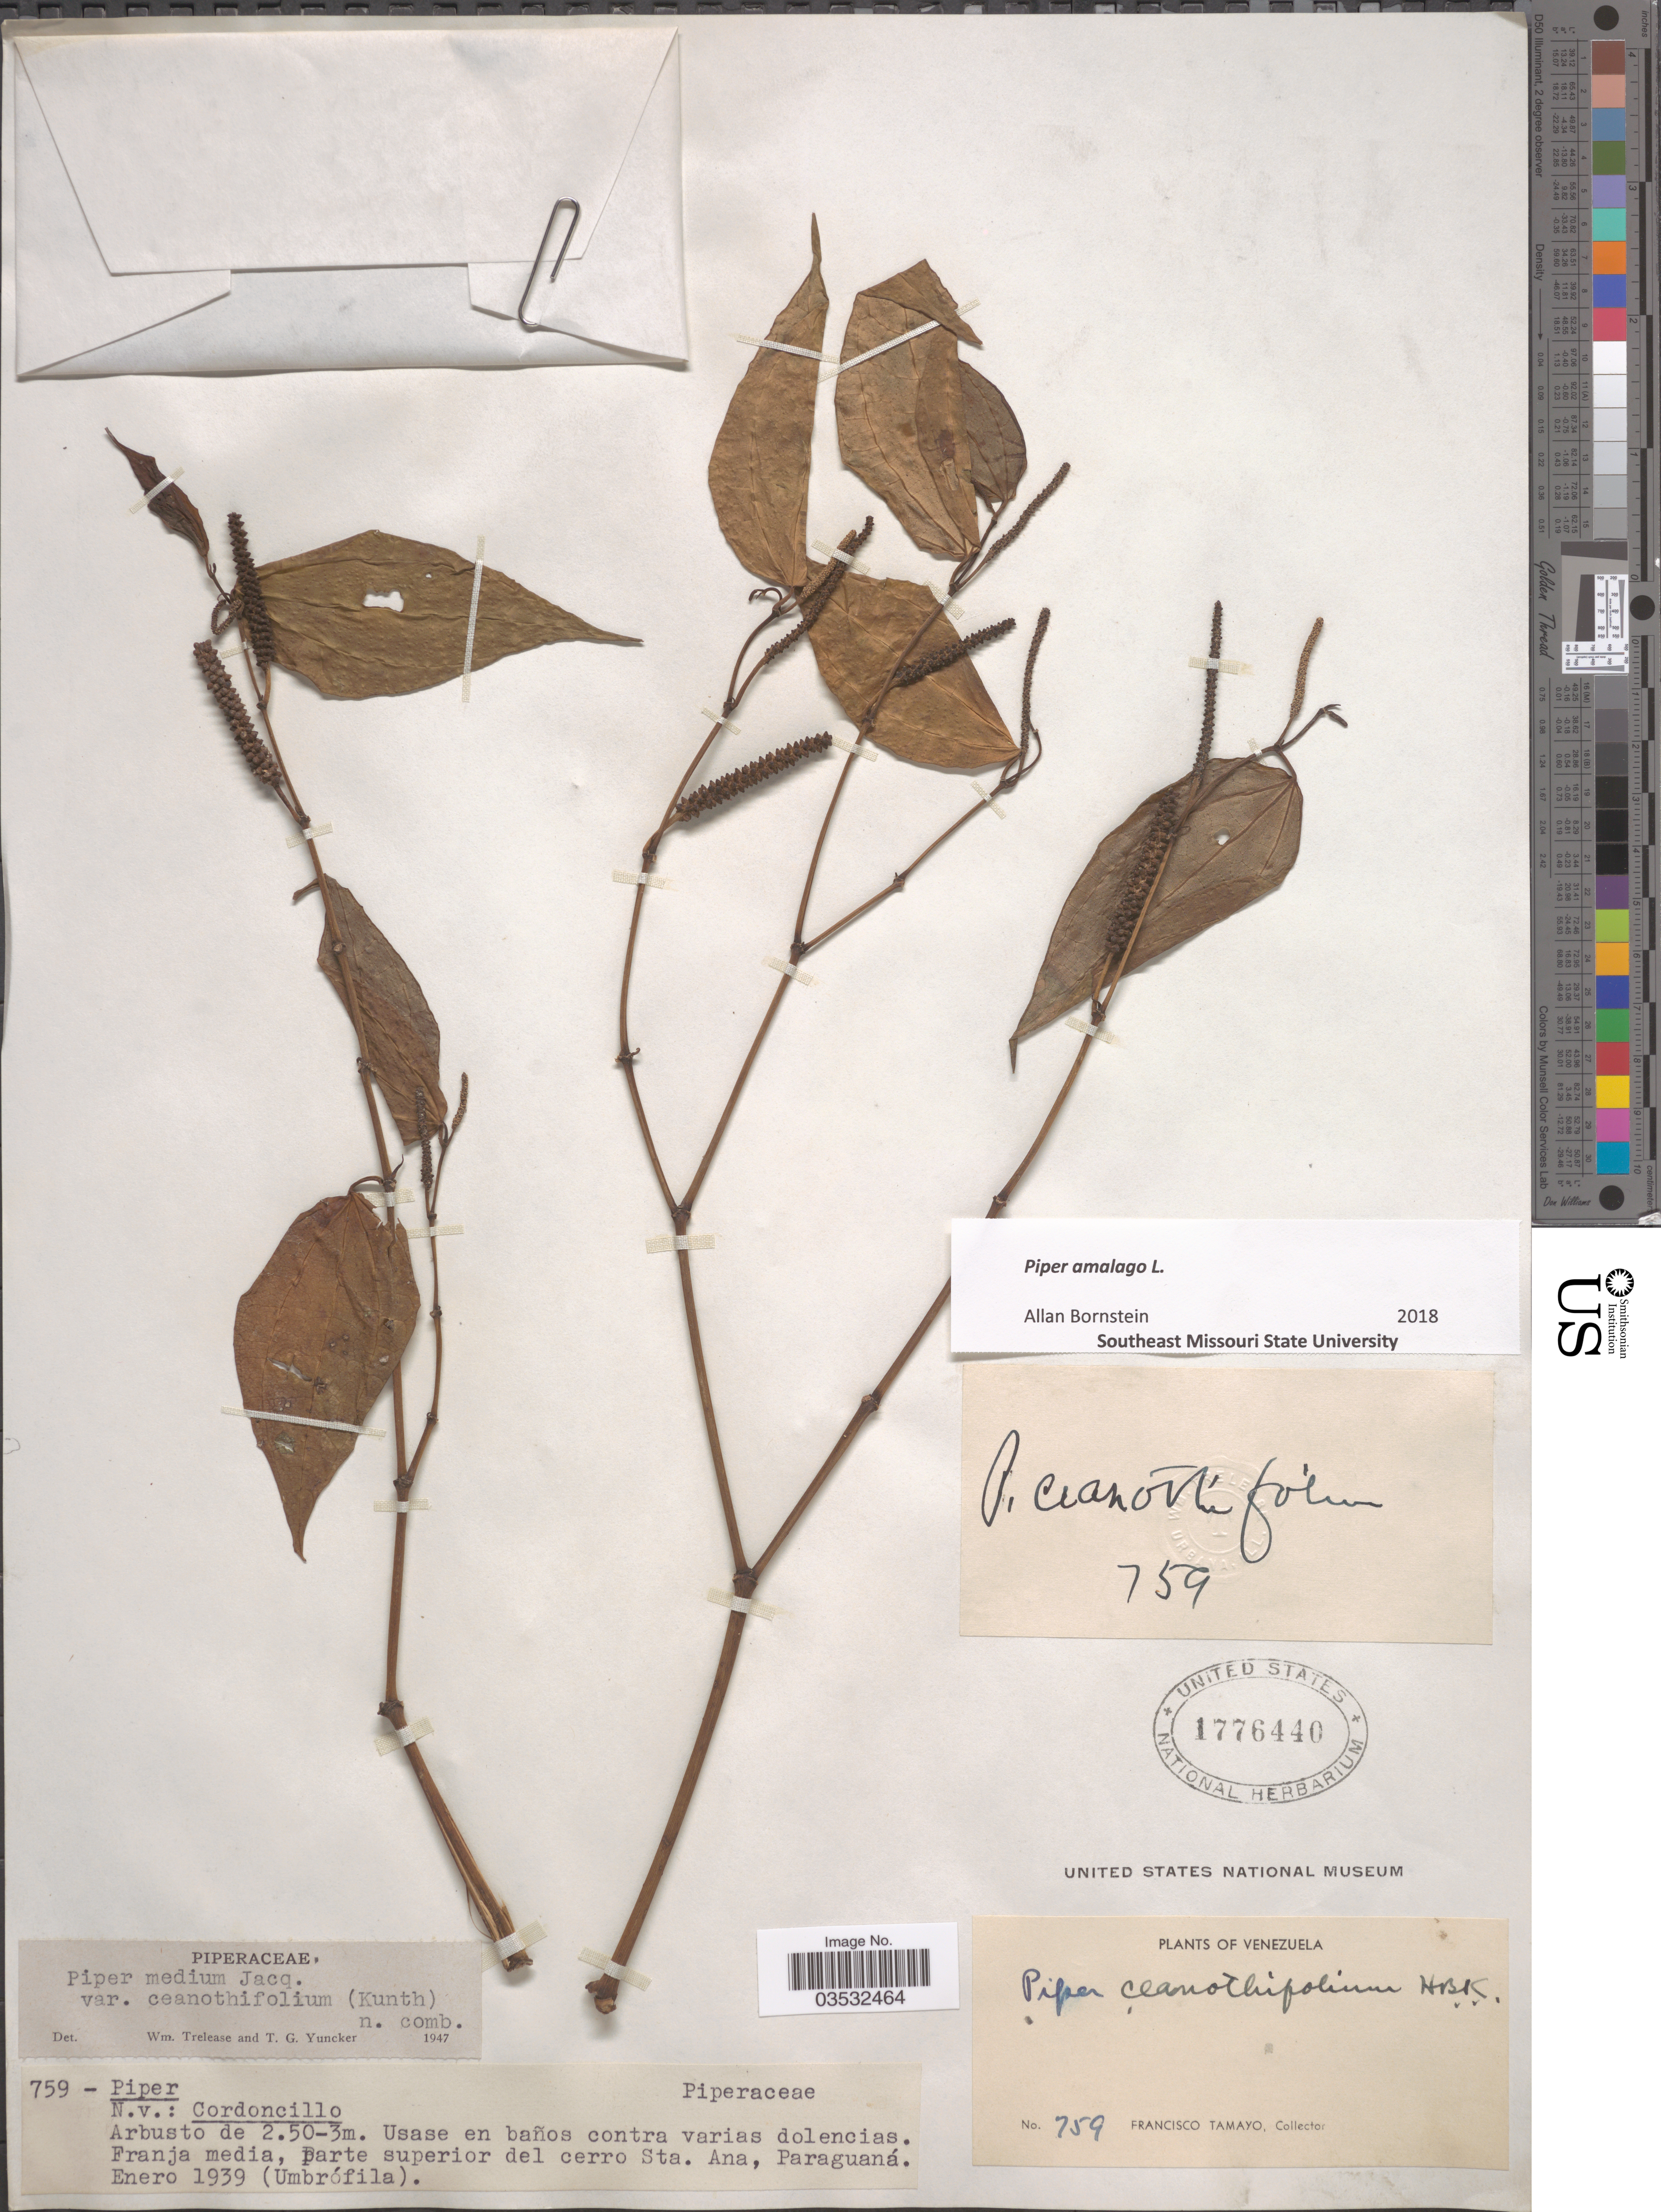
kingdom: Plantae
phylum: Tracheophyta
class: Magnoliopsida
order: Piperales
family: Piperaceae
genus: Piper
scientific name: Piper amalago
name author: L.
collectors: F. Tamayo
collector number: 759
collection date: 1939-01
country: Venezuela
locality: Franja media, parte superior del cerro Sta. Ana, Paraguaná.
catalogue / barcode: US 1776440